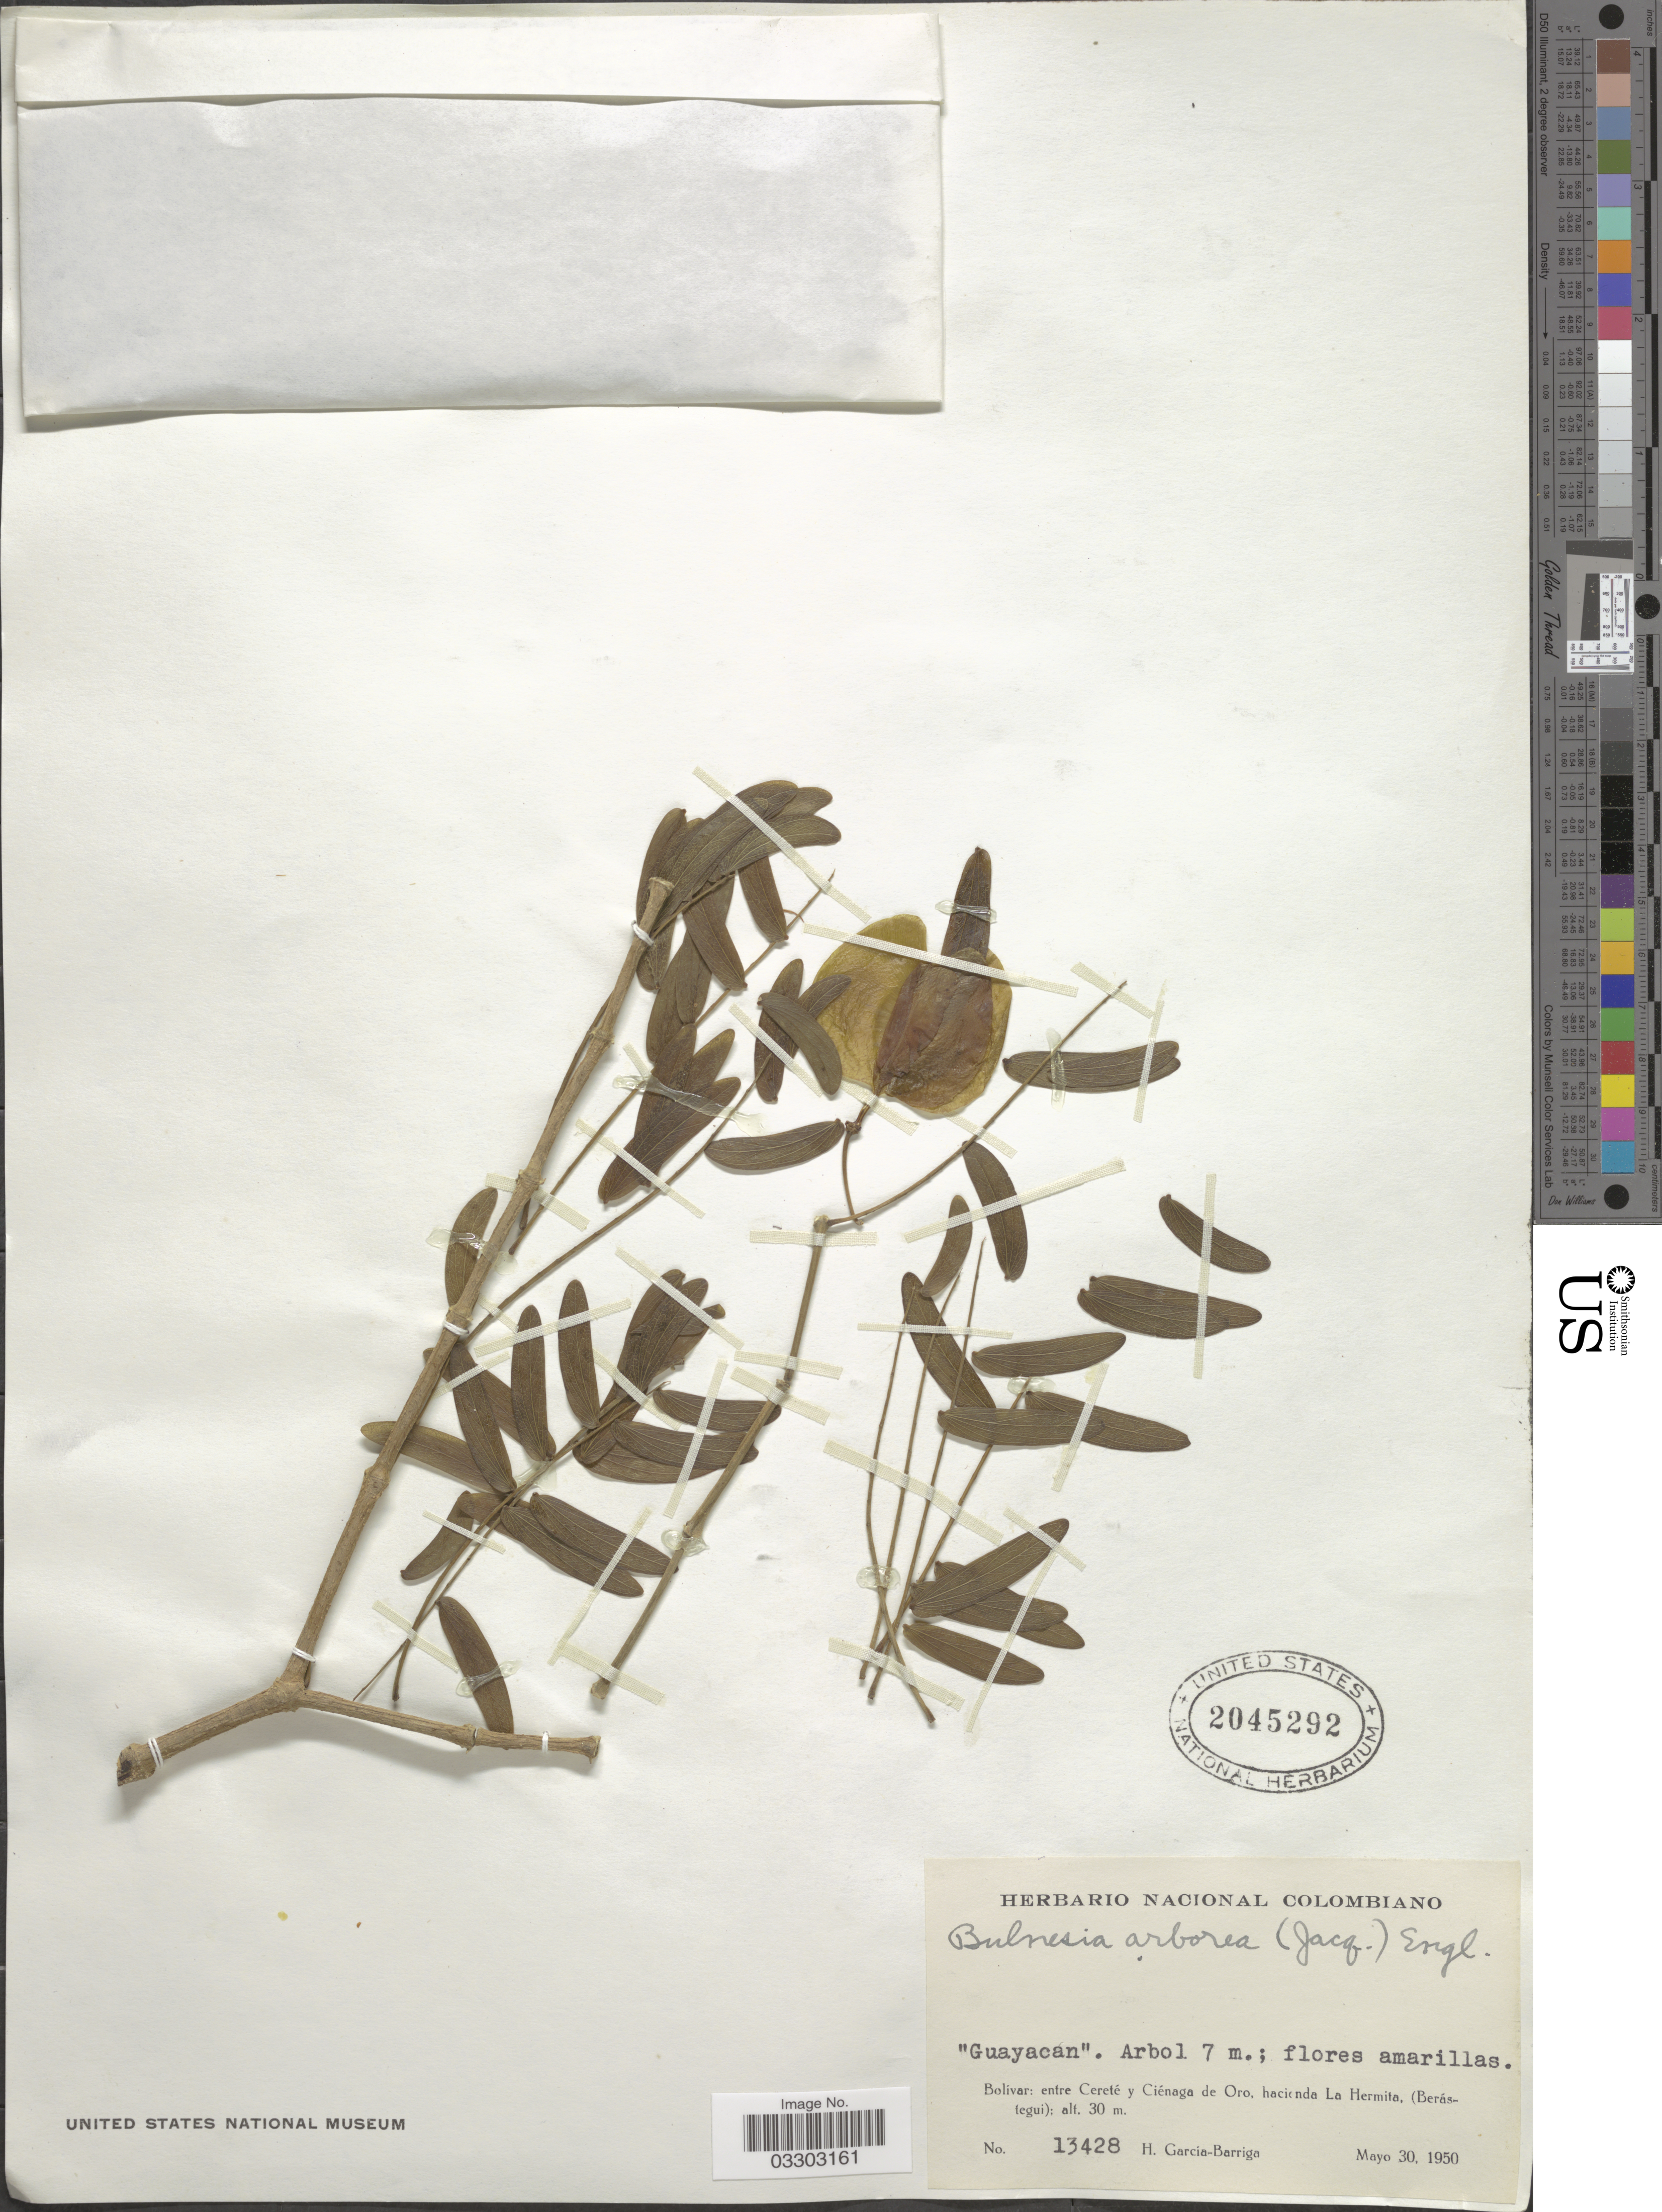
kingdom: Plantae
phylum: Tracheophyta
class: Magnoliopsida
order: Zygophyllales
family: Zygophyllaceae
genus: Gonopterodendron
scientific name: Gonopterodendron arboreum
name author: (Jacq.) Godoy-Bürki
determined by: U.S. National Herbarium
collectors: H. García Barriga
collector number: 13428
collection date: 1950-05-30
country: Colombia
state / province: Bolívar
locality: Entre Cereté y Ciénaga de Oro, hacienda La Hermita, (Berástegui).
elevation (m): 30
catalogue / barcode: US 2045292